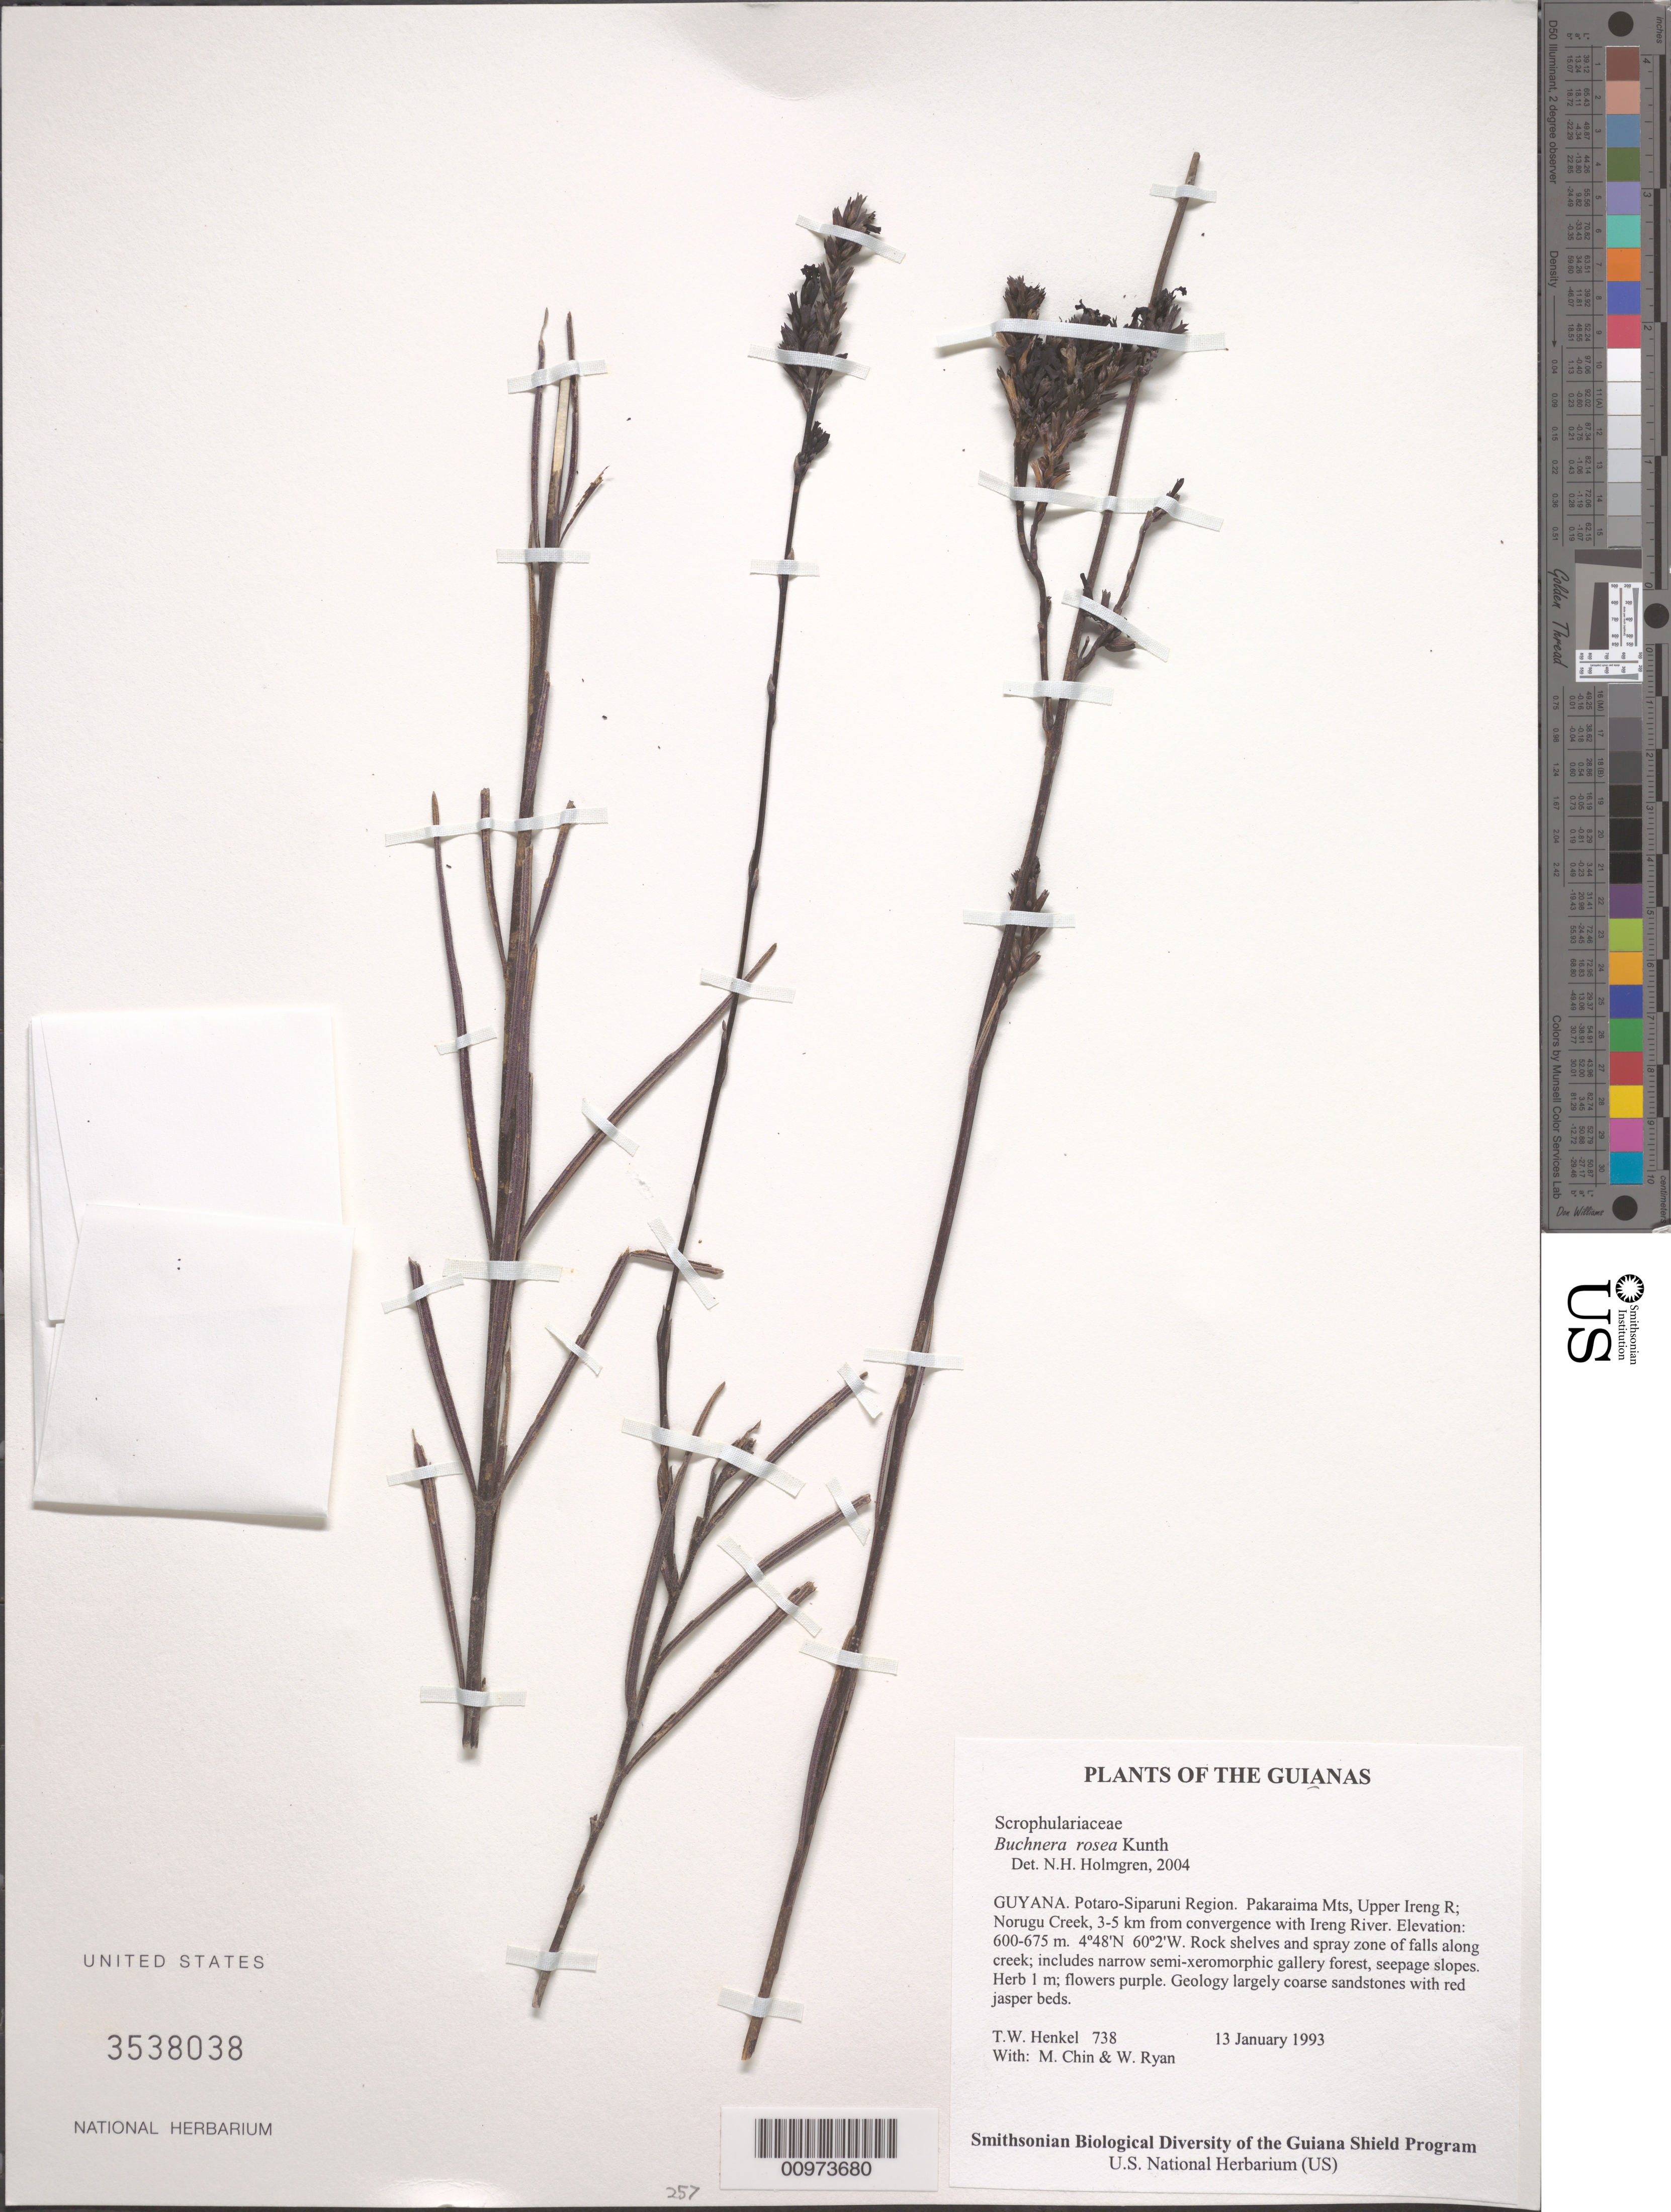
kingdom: Plantae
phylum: Tracheophyta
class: Magnoliopsida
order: Lamiales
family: Orobanchaceae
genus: Buchnera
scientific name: Buchnera rosea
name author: Kunth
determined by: Holmgren, N. H., (NY), New York Botanical Garden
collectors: T. Henkel, M. Chin & W. Ryan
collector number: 738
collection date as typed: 13 January 1993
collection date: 1993-01-13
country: Guyana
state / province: Potaro-Siparuni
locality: Pakaraima Mts, Upper Ireng R; Norugu Creek, 3-5 km from convergence with Ireng River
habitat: Rock shelves and spray zone of falls along creek; includes narrow semi-xeromorphic gallery forest, seepage slopes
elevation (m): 600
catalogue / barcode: US 3538038